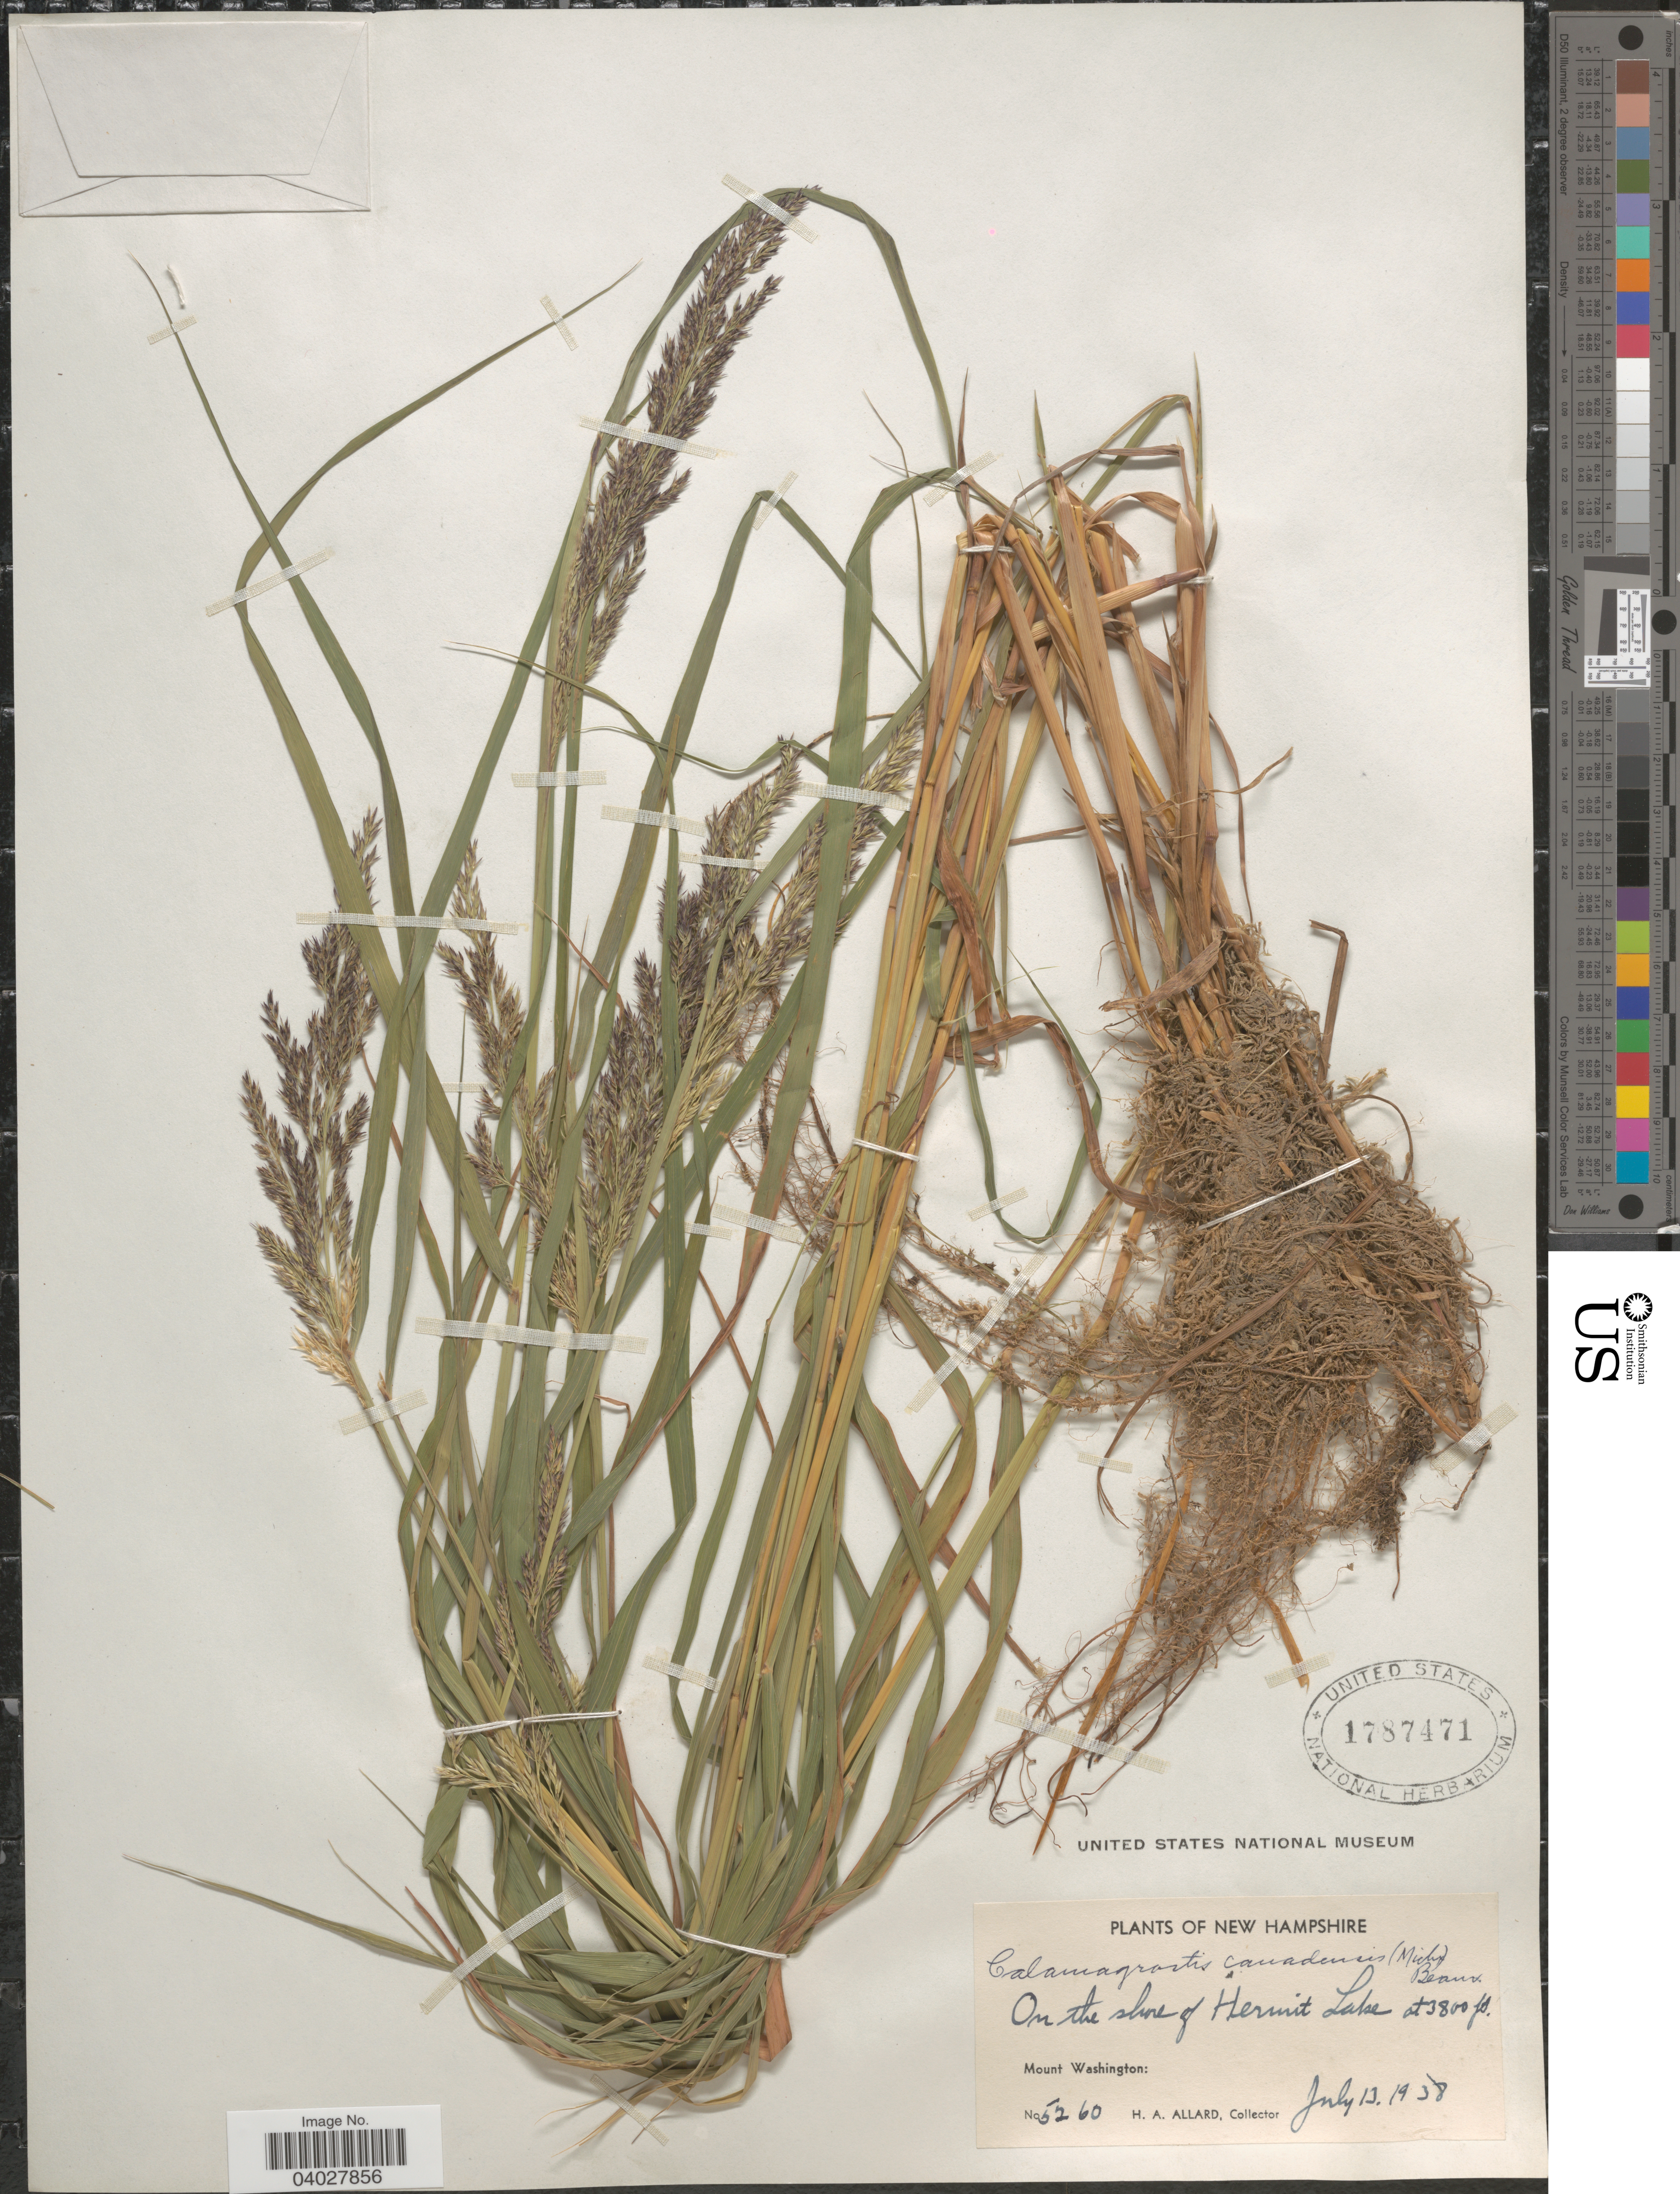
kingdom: Plantae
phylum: Tracheophyta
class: Liliopsida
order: Poales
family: Poaceae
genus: Calamagrostis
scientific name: Calamagrostis canadensis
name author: (Michx.) P. Beauv.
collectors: H. A. Allard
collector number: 5260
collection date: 1938-07-13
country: United States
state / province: New Hampshire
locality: On the shore of Hermit Lake. Mount Washington.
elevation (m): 1158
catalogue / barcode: US 1787471